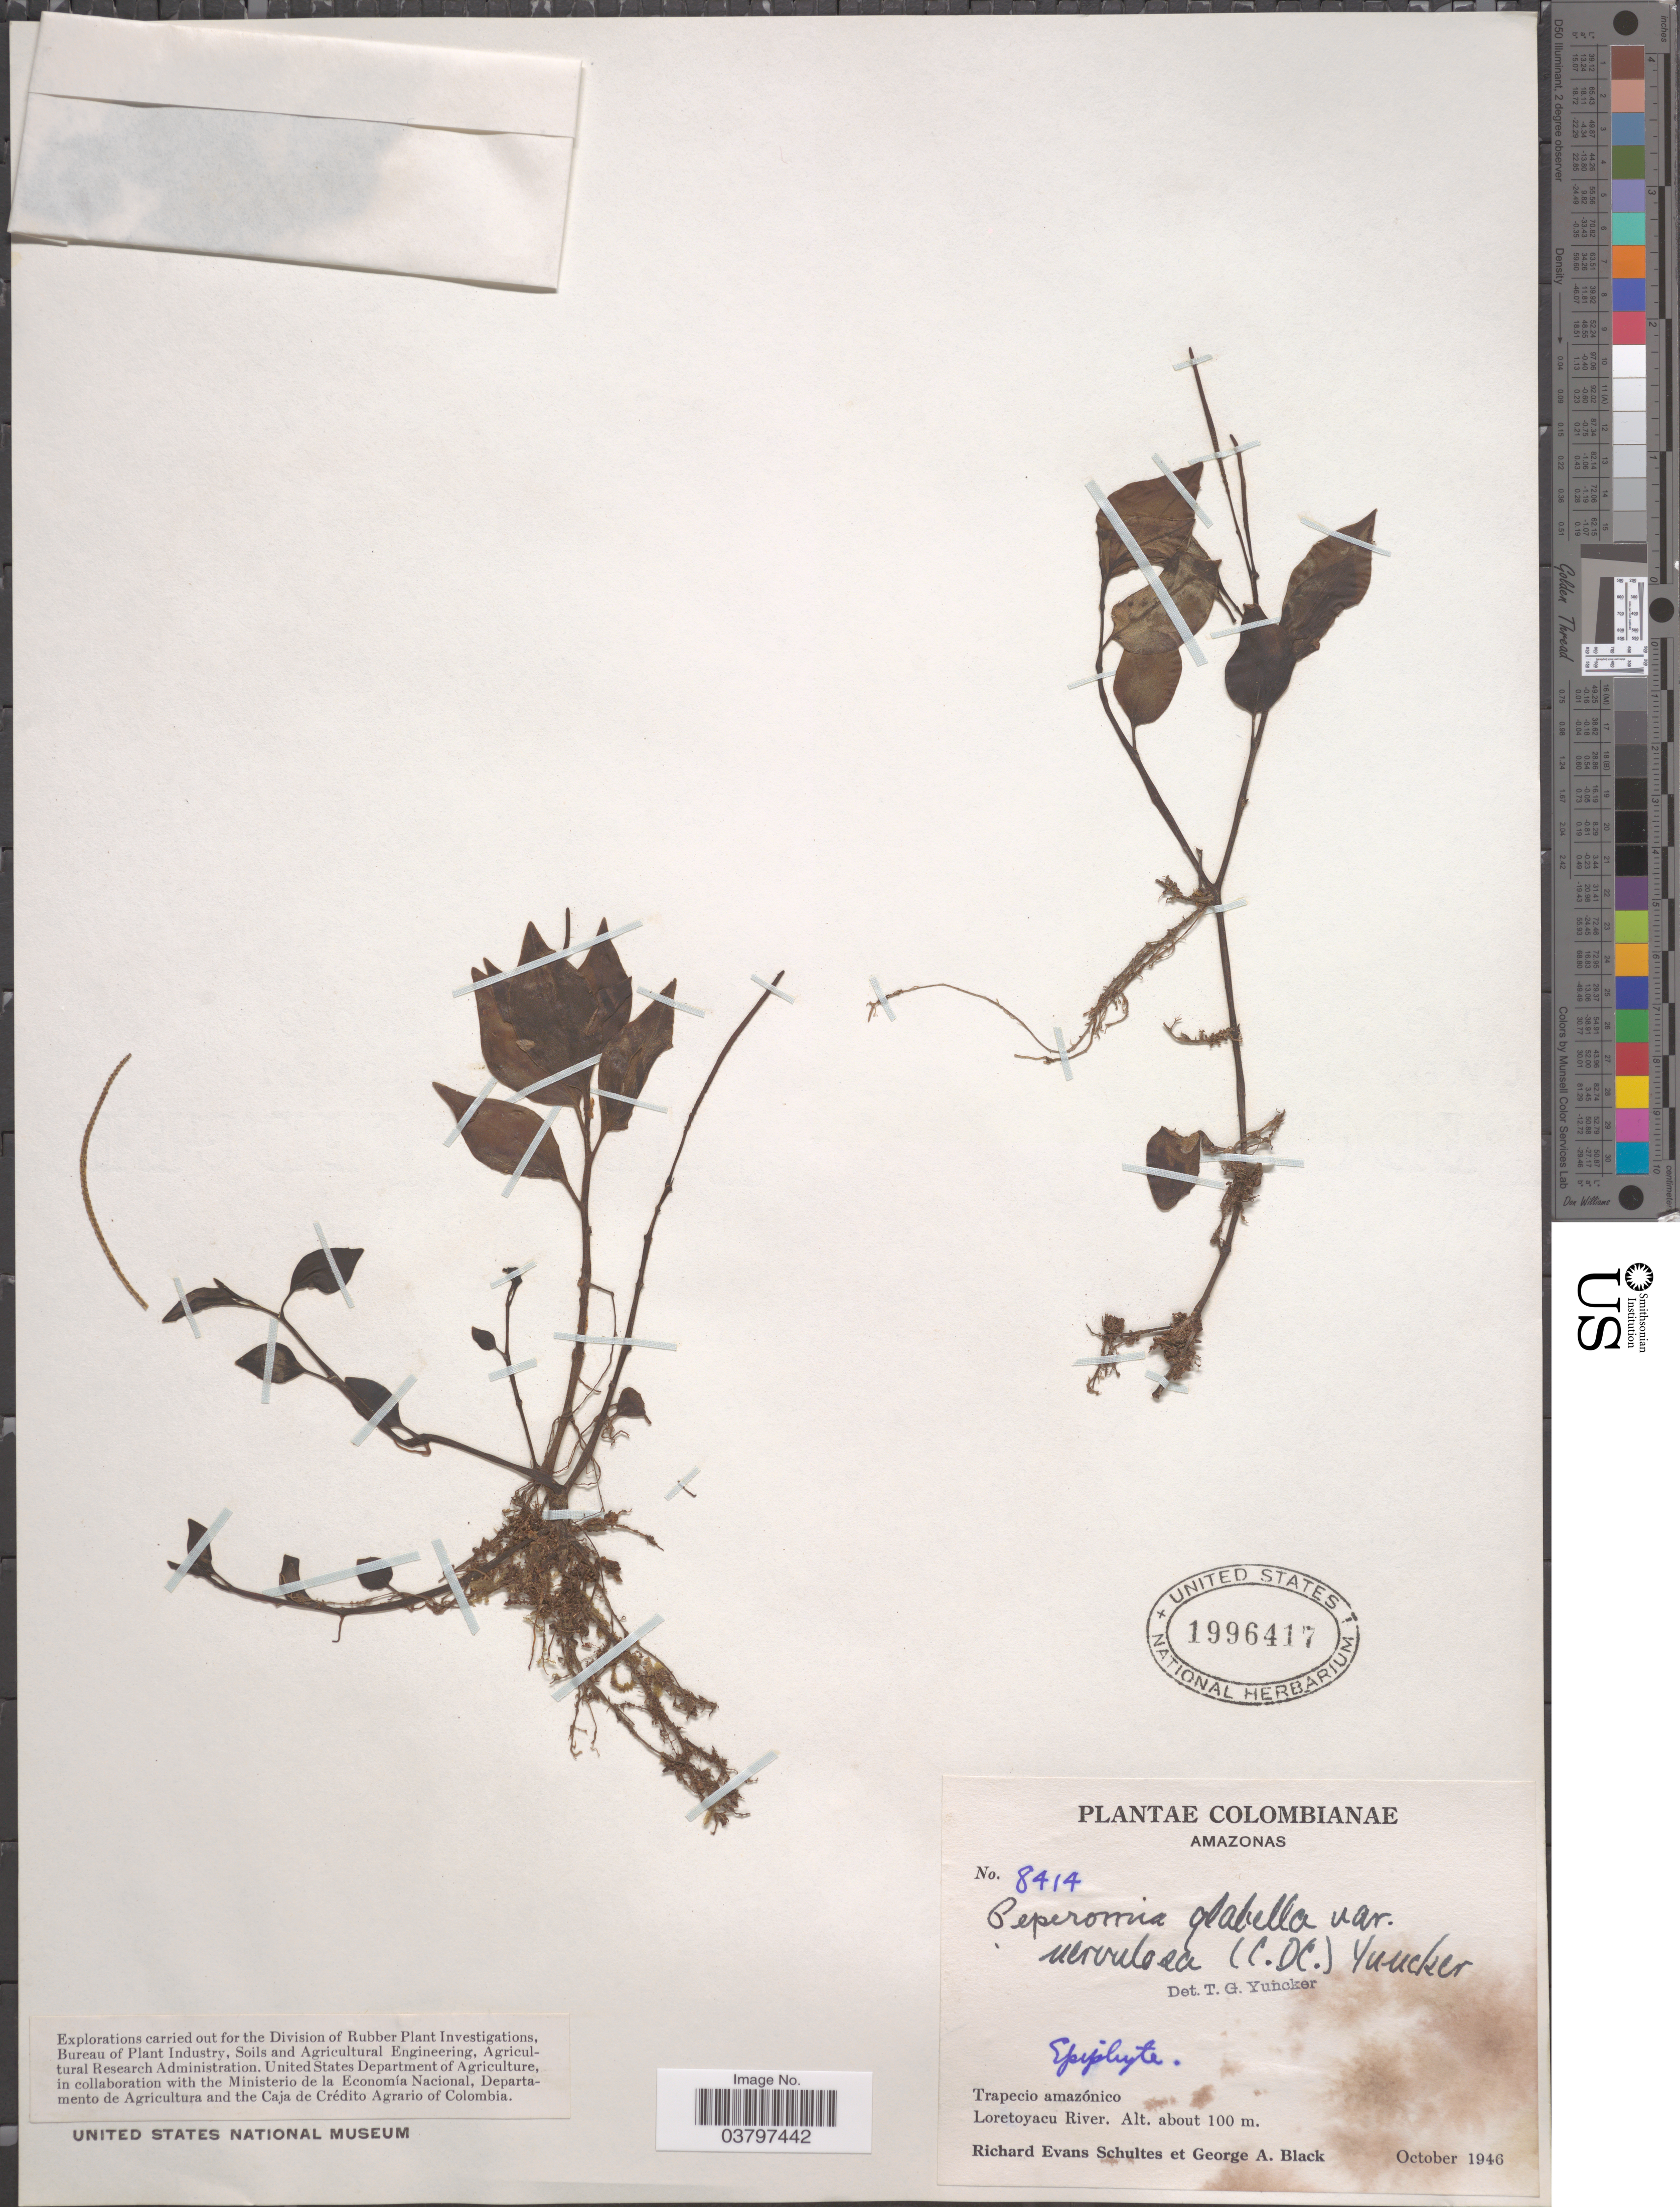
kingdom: Plantae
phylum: Tracheophyta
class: Magnoliopsida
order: Piperales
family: Piperaceae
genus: Peperomia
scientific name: Peperomia glabella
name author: (Sw.) A. Dietr.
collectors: R. E. Schultes & G. A. Black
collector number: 8414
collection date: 1946-10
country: Colombia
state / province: Amazônas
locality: Trapecio amazónico. Loretoyacu River.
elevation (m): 100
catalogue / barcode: US 1996417